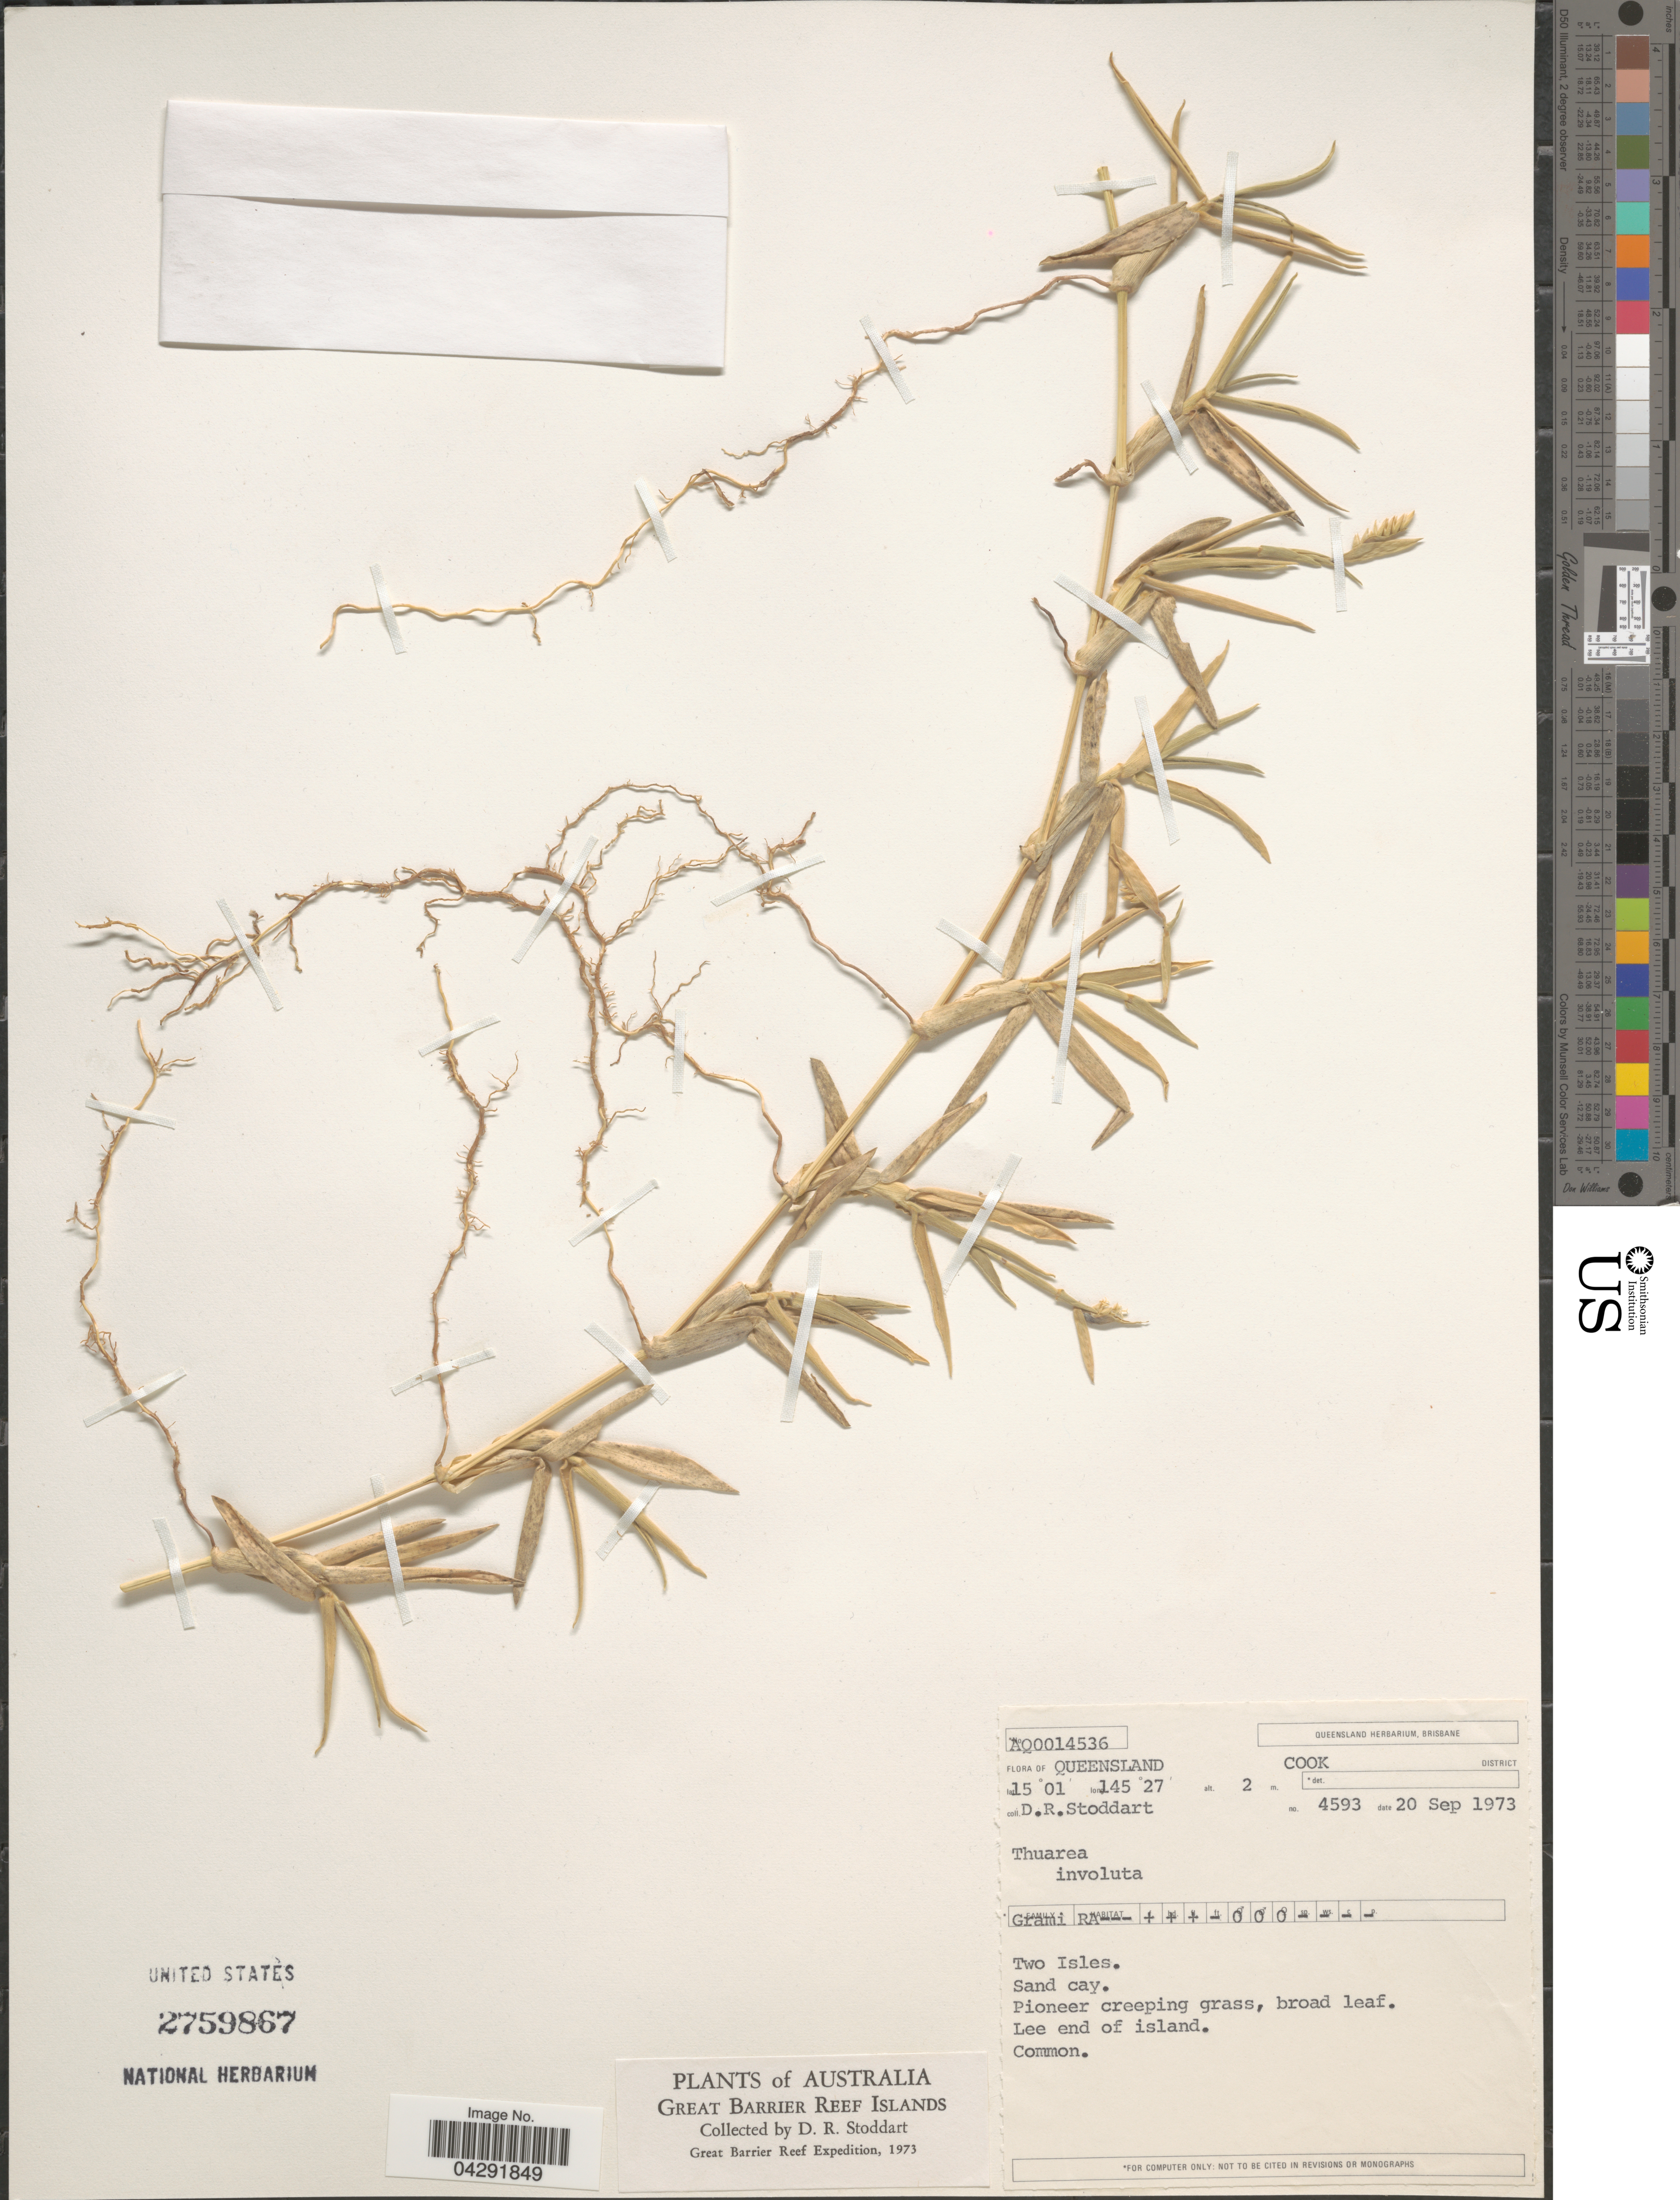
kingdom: Plantae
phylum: Tracheophyta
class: Liliopsida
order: Poales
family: Poaceae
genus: Thuarea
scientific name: Thuarea involuta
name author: (G. Forst.) R. Br. ex Sm.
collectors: D. R. Stoddart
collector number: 4593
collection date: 1973-09-20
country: Australia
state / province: Queensland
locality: Cook District. Two Isles. Lee end of island. Great Barrier Reef Islands. Great Barrier Reef Expedition, 1973.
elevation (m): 2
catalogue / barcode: US 2759867